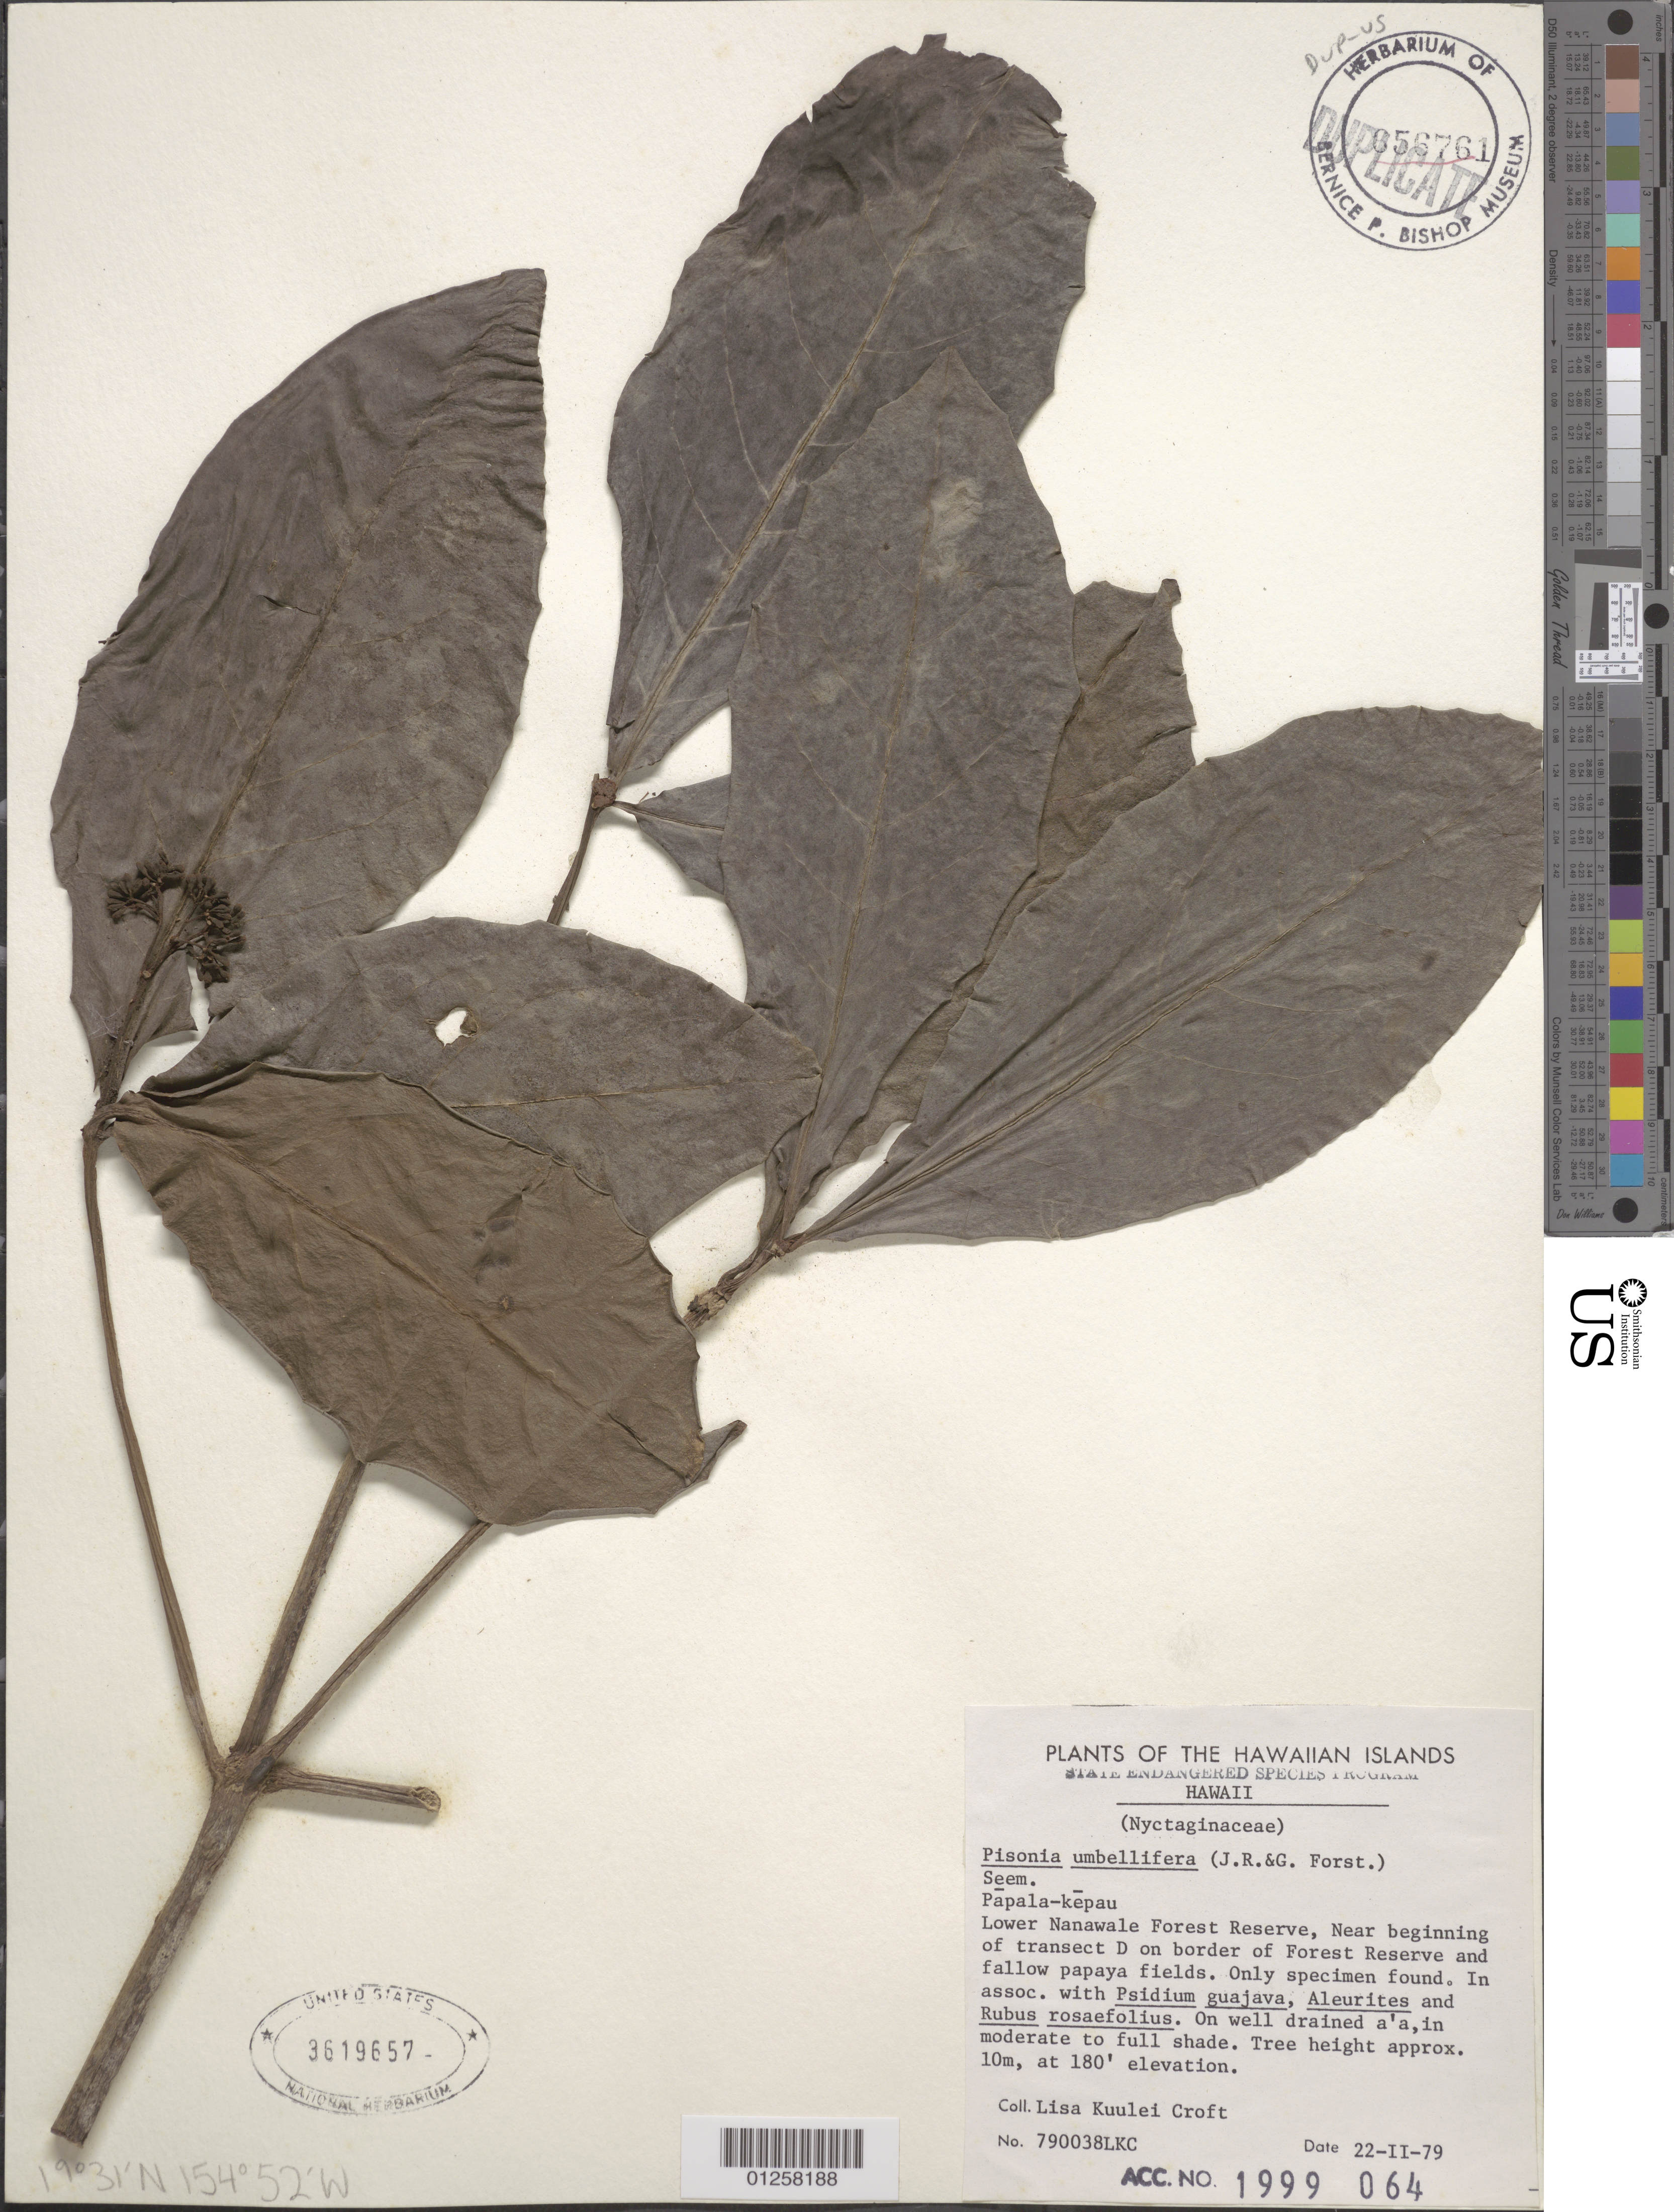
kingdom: Plantae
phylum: Tracheophyta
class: Magnoliopsida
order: Caryophyllales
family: Nyctaginaceae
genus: Ceodes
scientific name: Ceodes umbellifera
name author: J.R. Forst. & G. Forst.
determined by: Wagner, W. L., (BOT), Smithsonian Institution - National Museum of Natural History (UNITED STATES)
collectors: L. Croft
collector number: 790038KLC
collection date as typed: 22 Feb 1979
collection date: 1979-02-22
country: United States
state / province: Hawaii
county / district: Hawaii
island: Hawaii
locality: Lower Nanawale Forest Reserve, near beginning of transect D on border of Forest Reserve and fallow papaya fields.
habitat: On well drained a'a, in moderate to full shade.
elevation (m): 55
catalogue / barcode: US 3619657